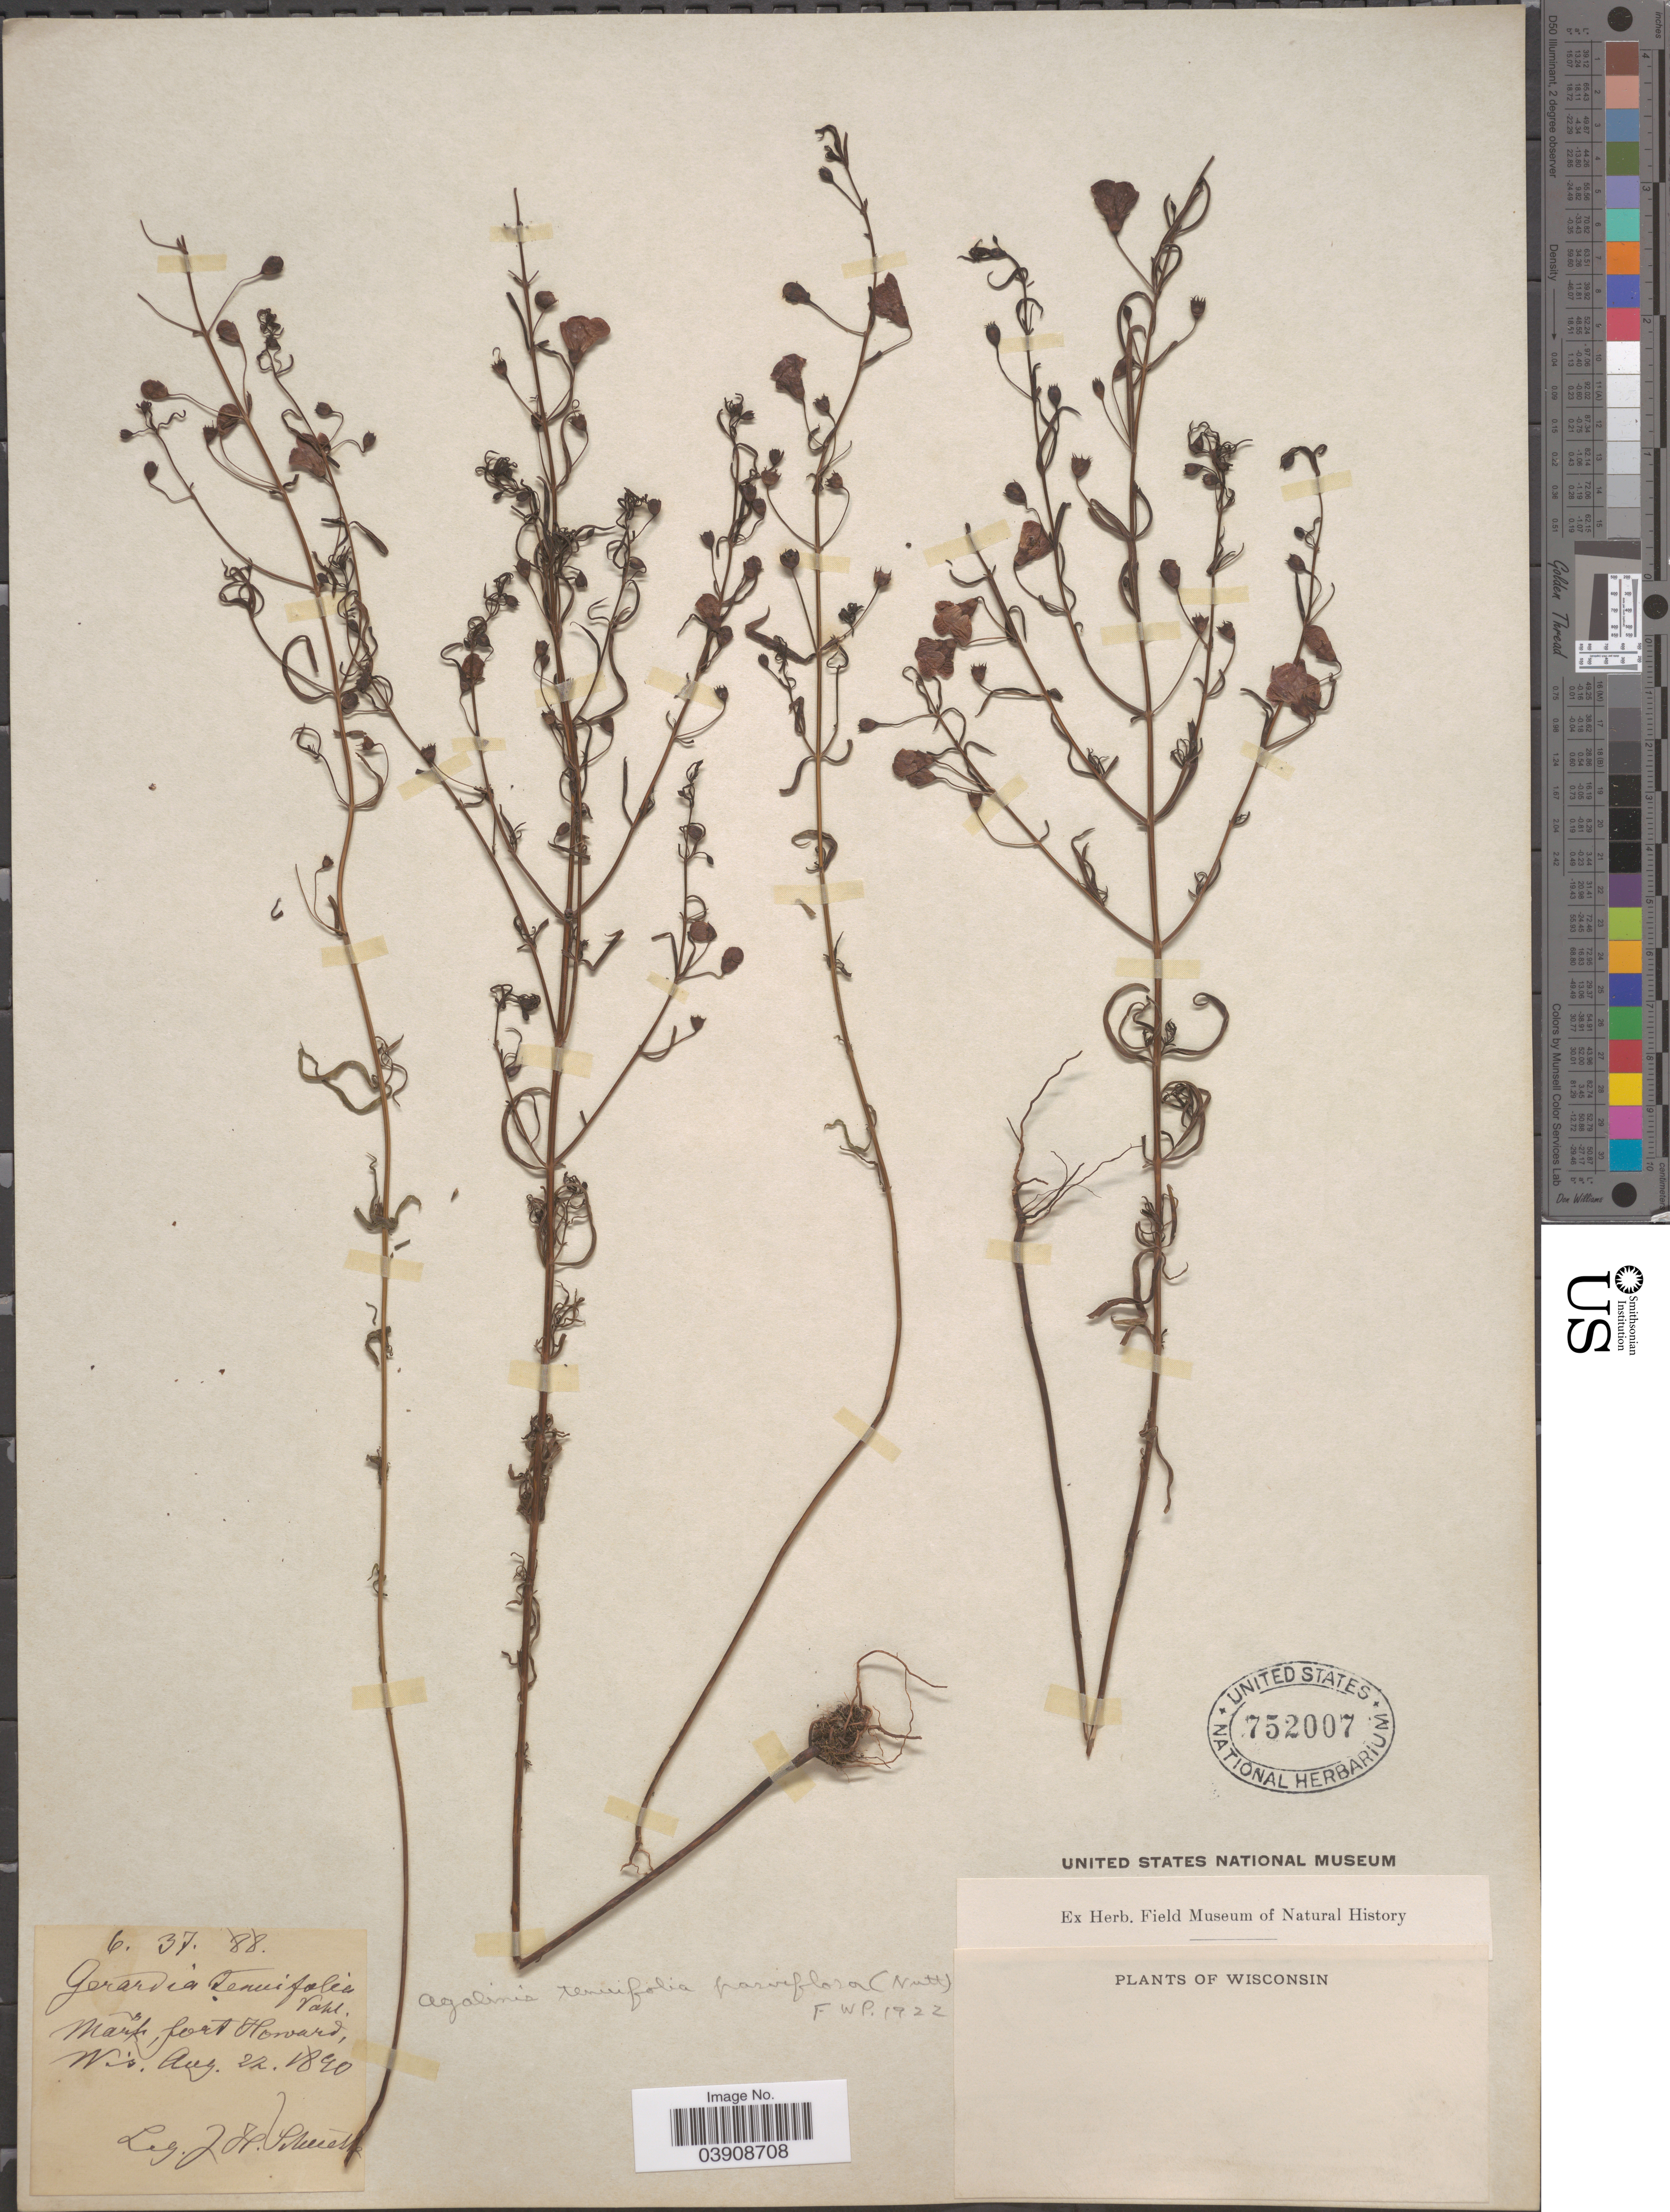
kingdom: Plantae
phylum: Tracheophyta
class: Magnoliopsida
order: Lamiales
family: Orobanchaceae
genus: Agalinis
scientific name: Agalinis tenuifolia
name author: (Vahl) Raf.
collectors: J. H. Schuette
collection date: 1890-08-22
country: United States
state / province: Wisconsin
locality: Marsh, Fort Howard.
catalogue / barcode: US 752007